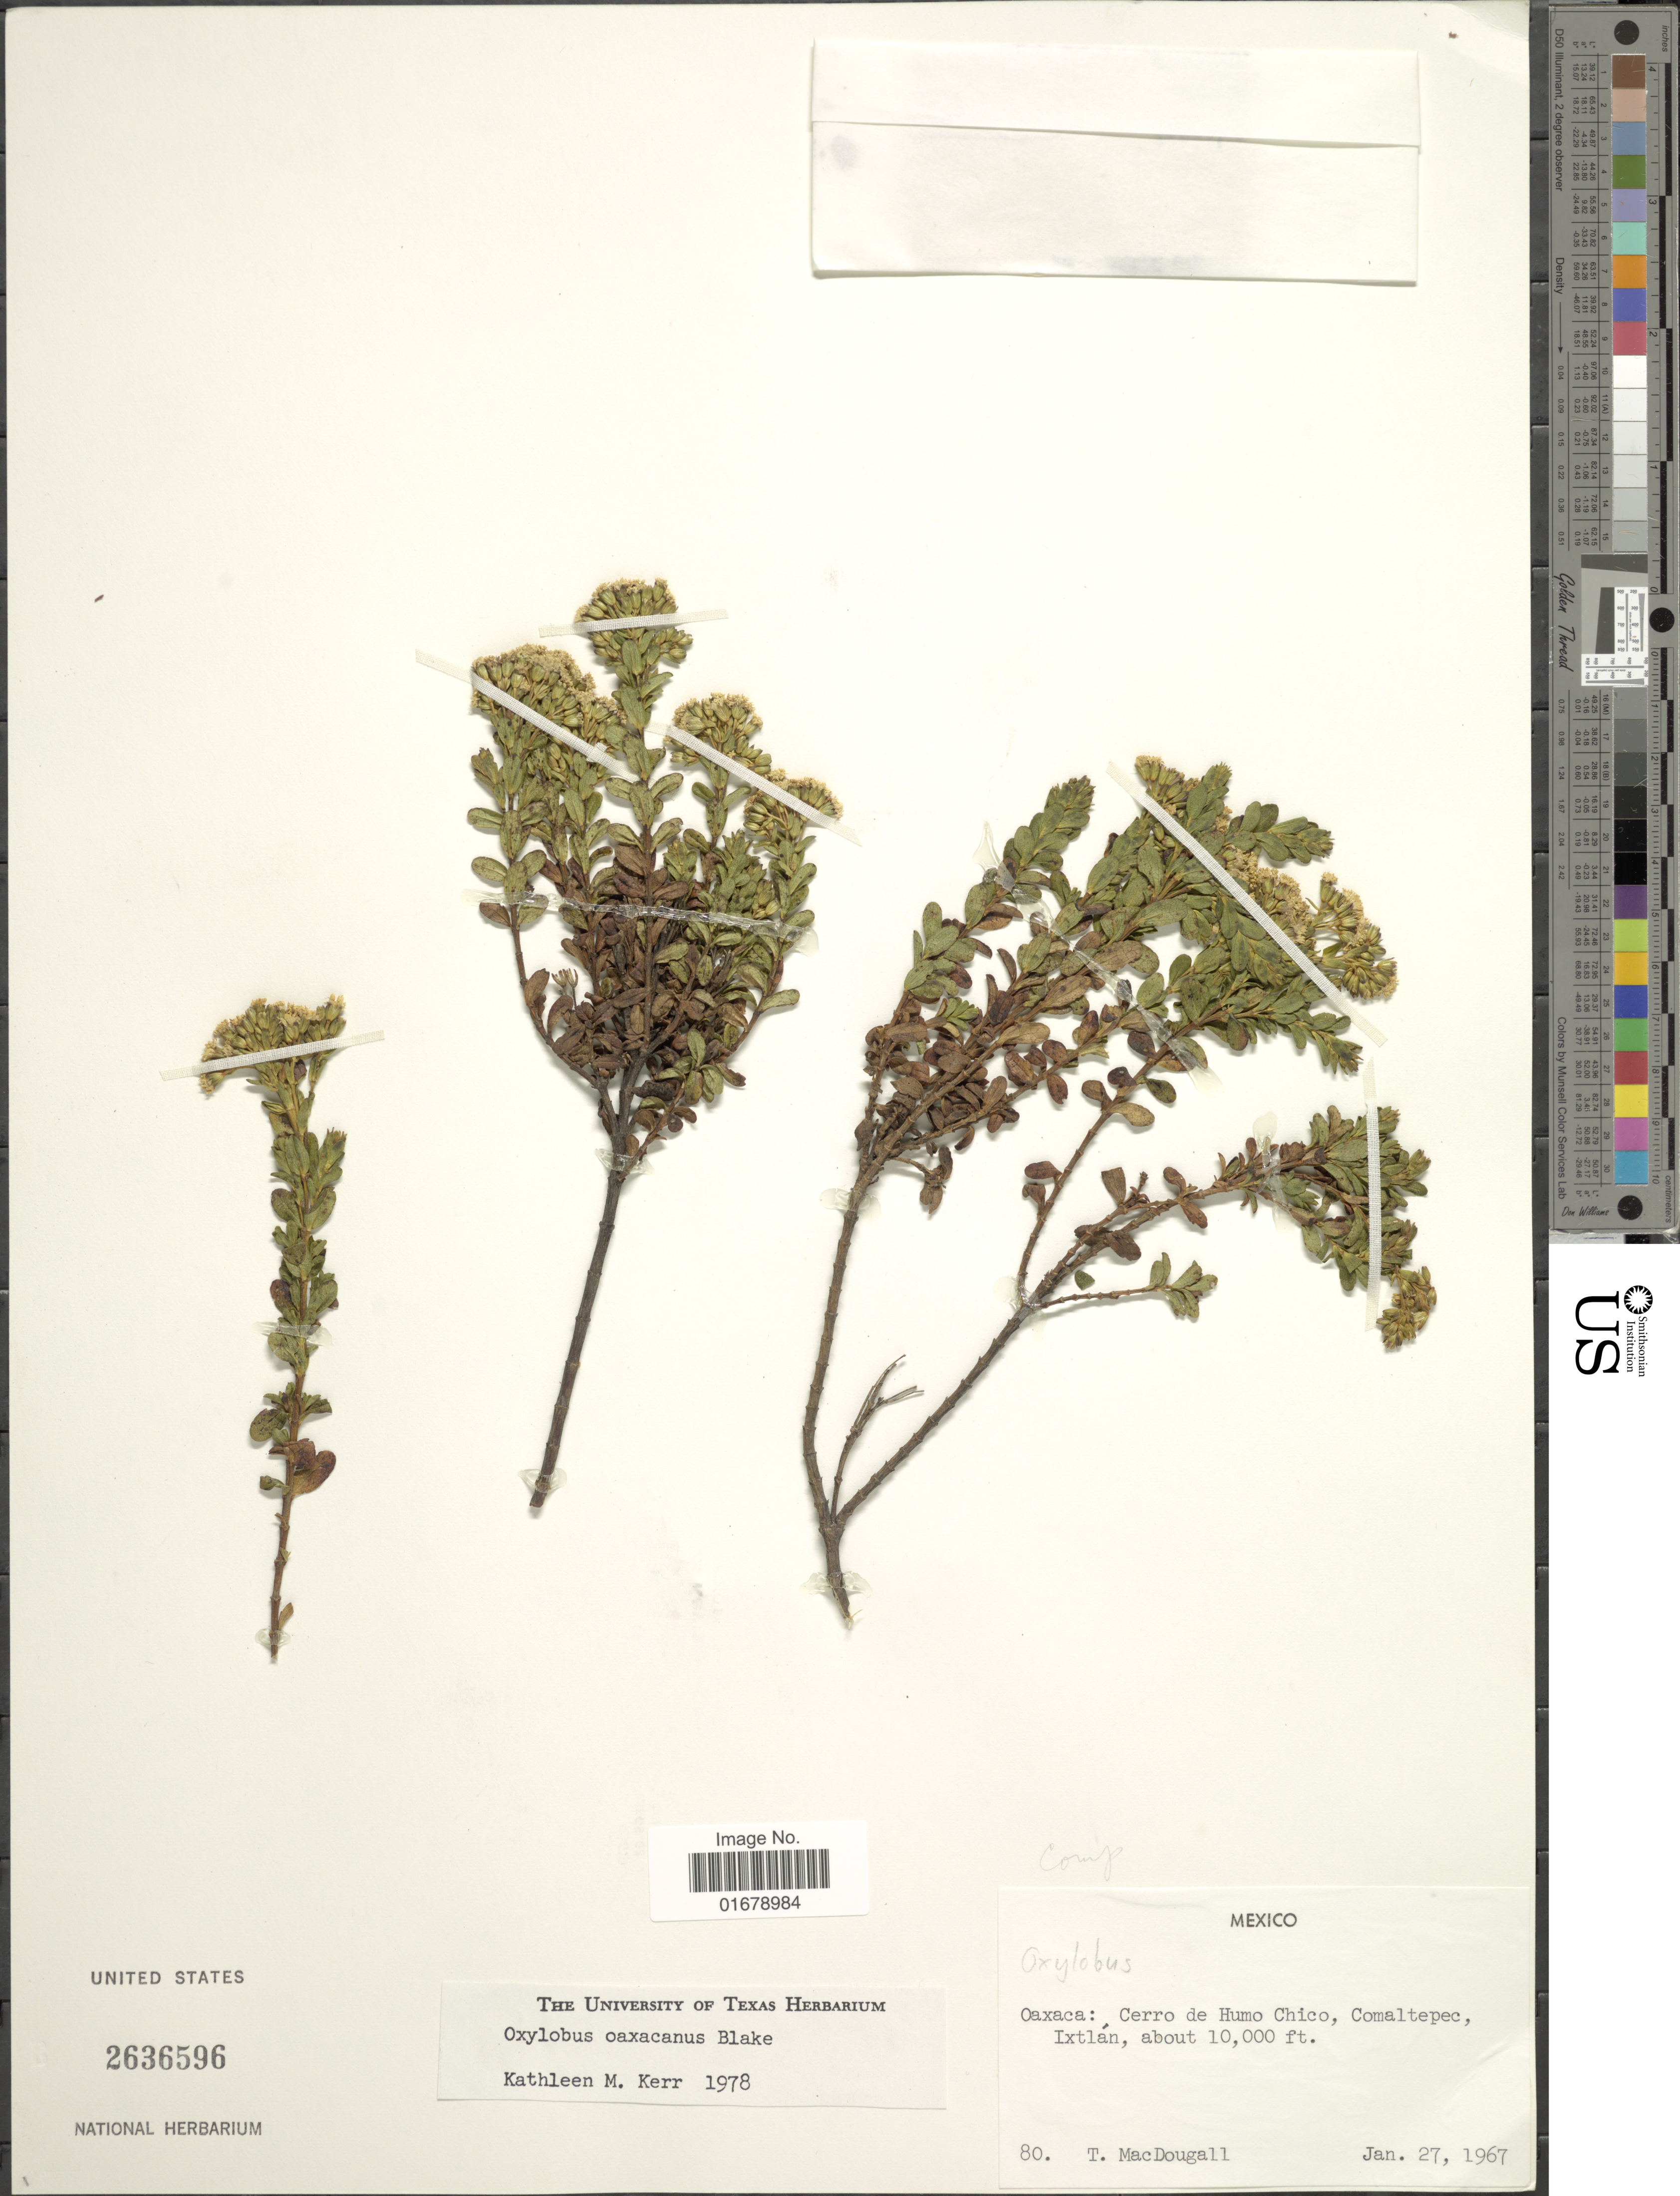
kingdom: Plantae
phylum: Tracheophyta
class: Magnoliopsida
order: Asterales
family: Asteraceae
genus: Oxylobus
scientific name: Oxylobus oaxacanus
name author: S.F. Blake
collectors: T. B. MacDougall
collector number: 80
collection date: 1967-01-27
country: Mexico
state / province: Oaxaca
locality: Mexico. Oaxaca: Cerro de Humo Chico, Comaltepec, Ixtlan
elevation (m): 3048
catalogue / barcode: US 2636596